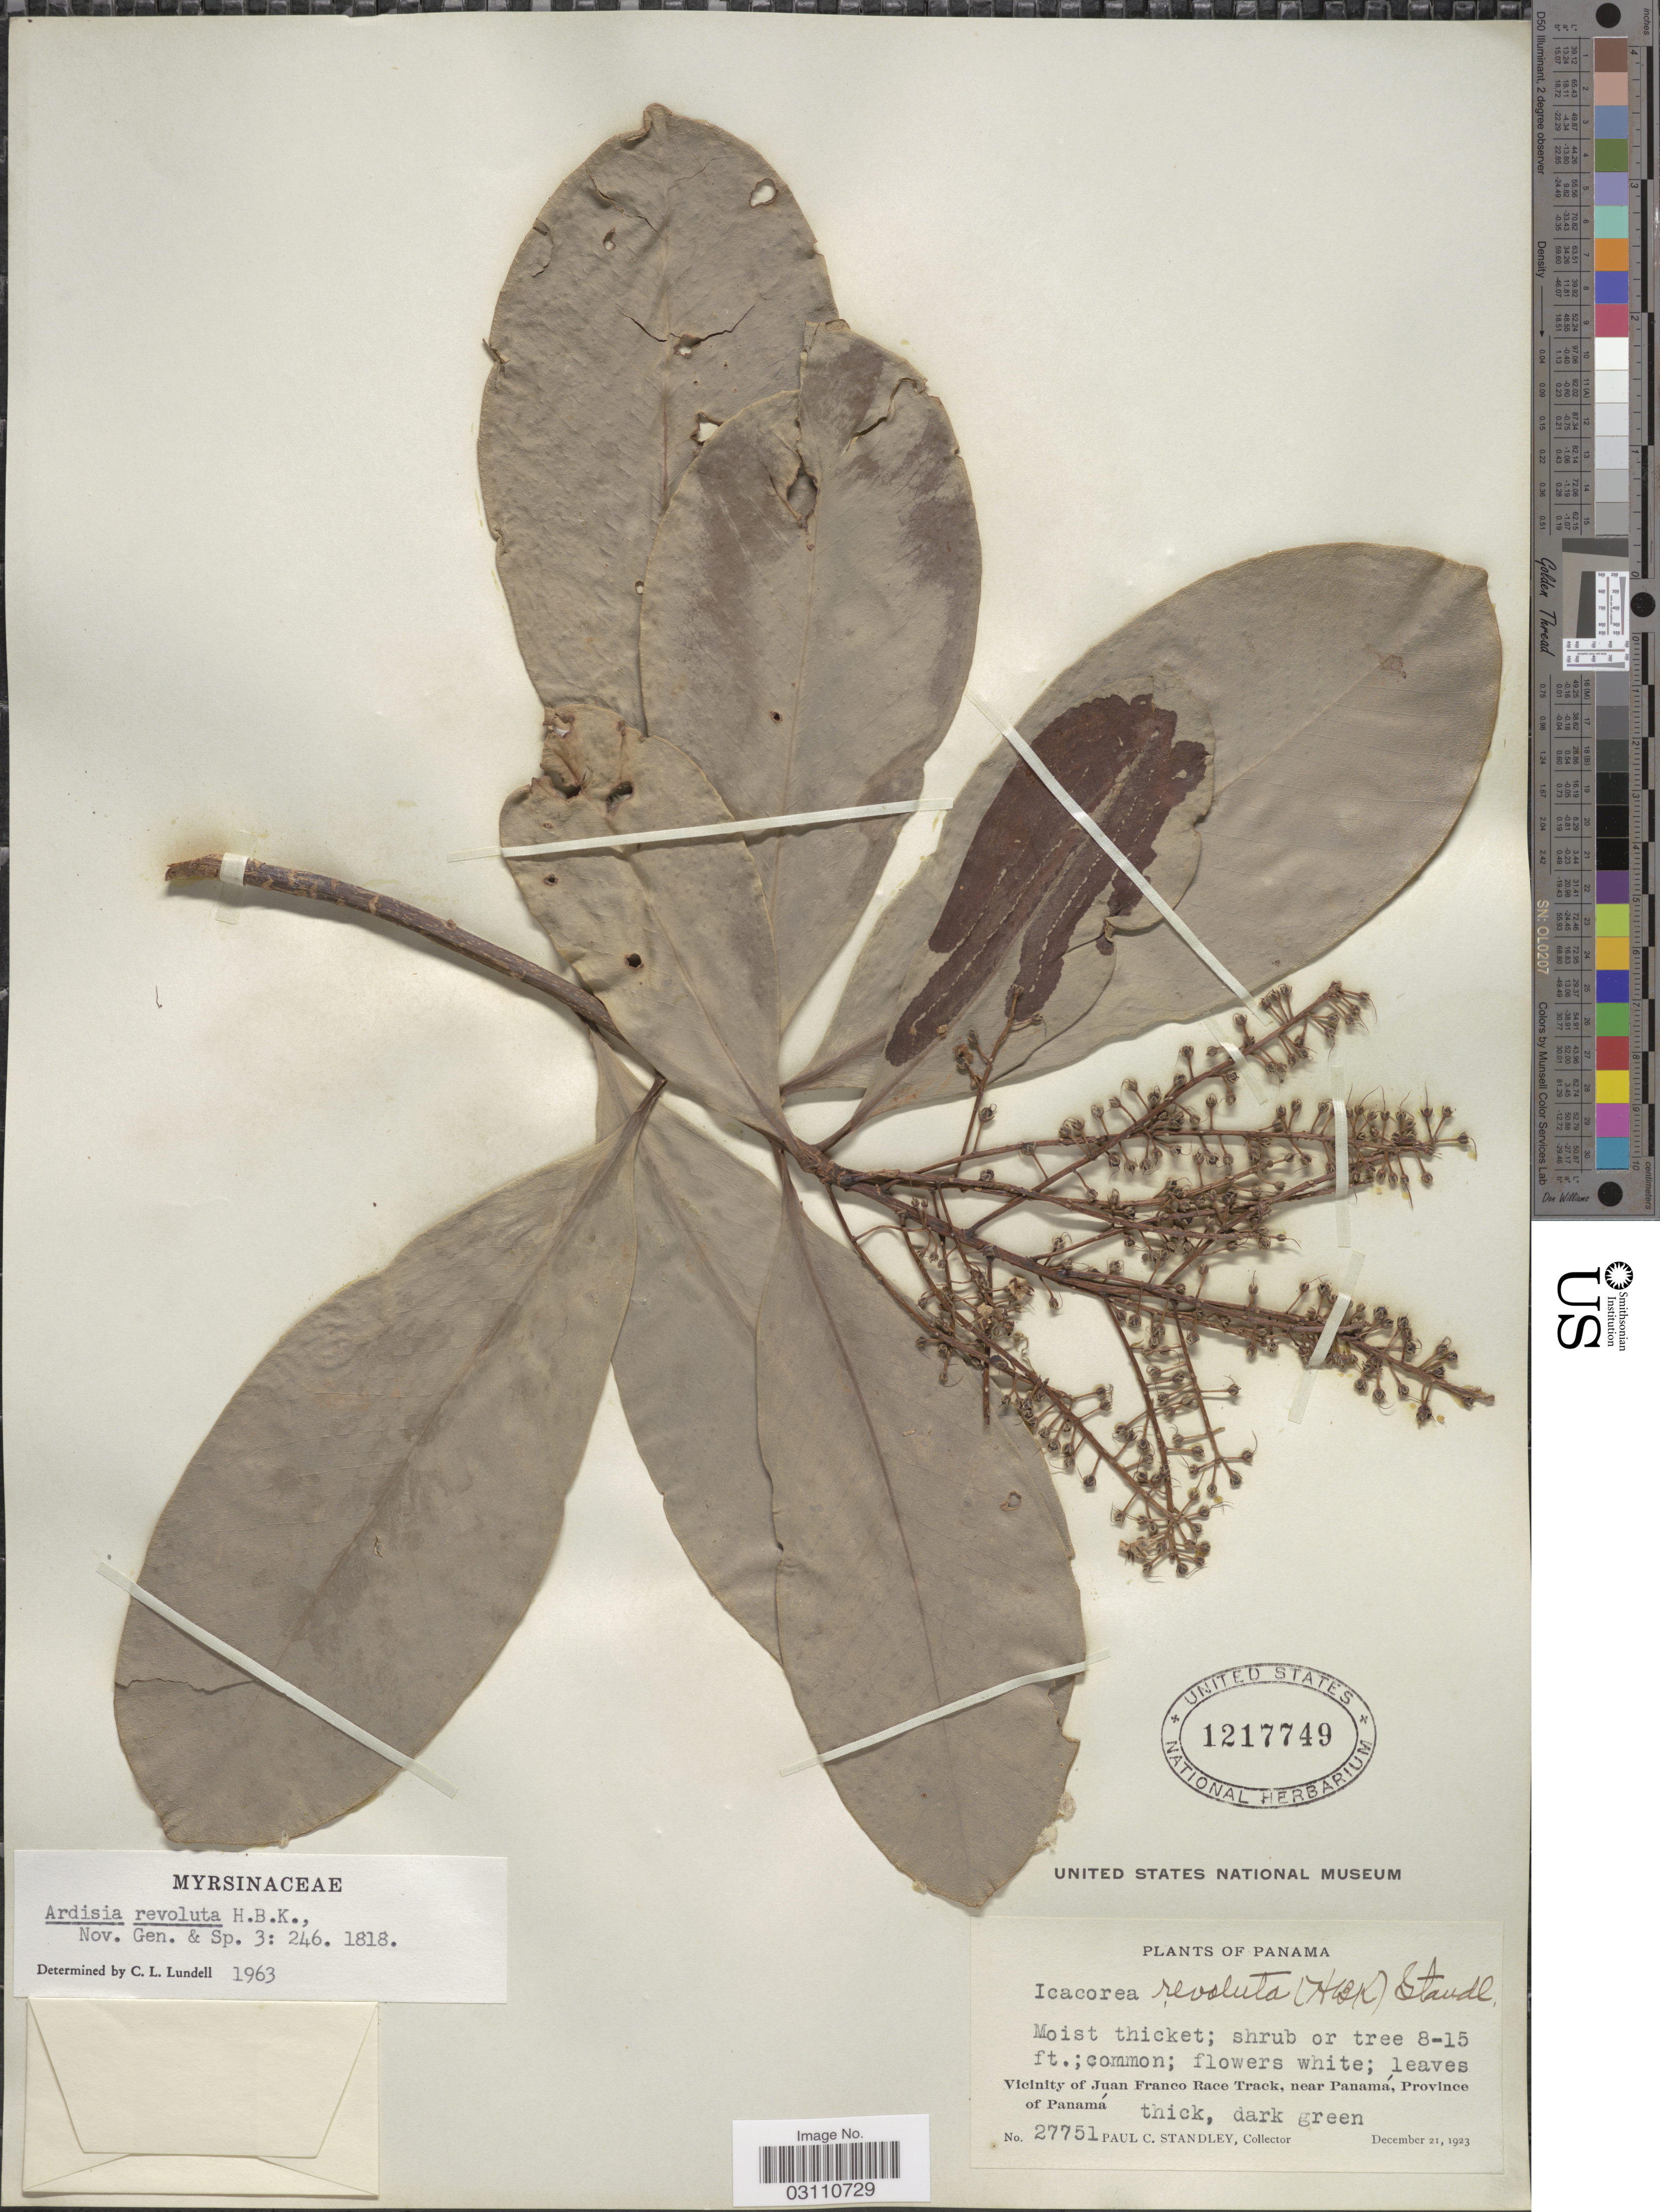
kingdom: Plantae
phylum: Tracheophyta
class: Magnoliopsida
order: Ericales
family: Primulaceae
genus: Ardisia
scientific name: Ardisia revoluta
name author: Kunth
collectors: P. C. Standley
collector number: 27751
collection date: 1923-12-21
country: Panama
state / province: Panamá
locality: Vicinity of Juan Franco Race Track, near Panamá.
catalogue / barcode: US 1217749